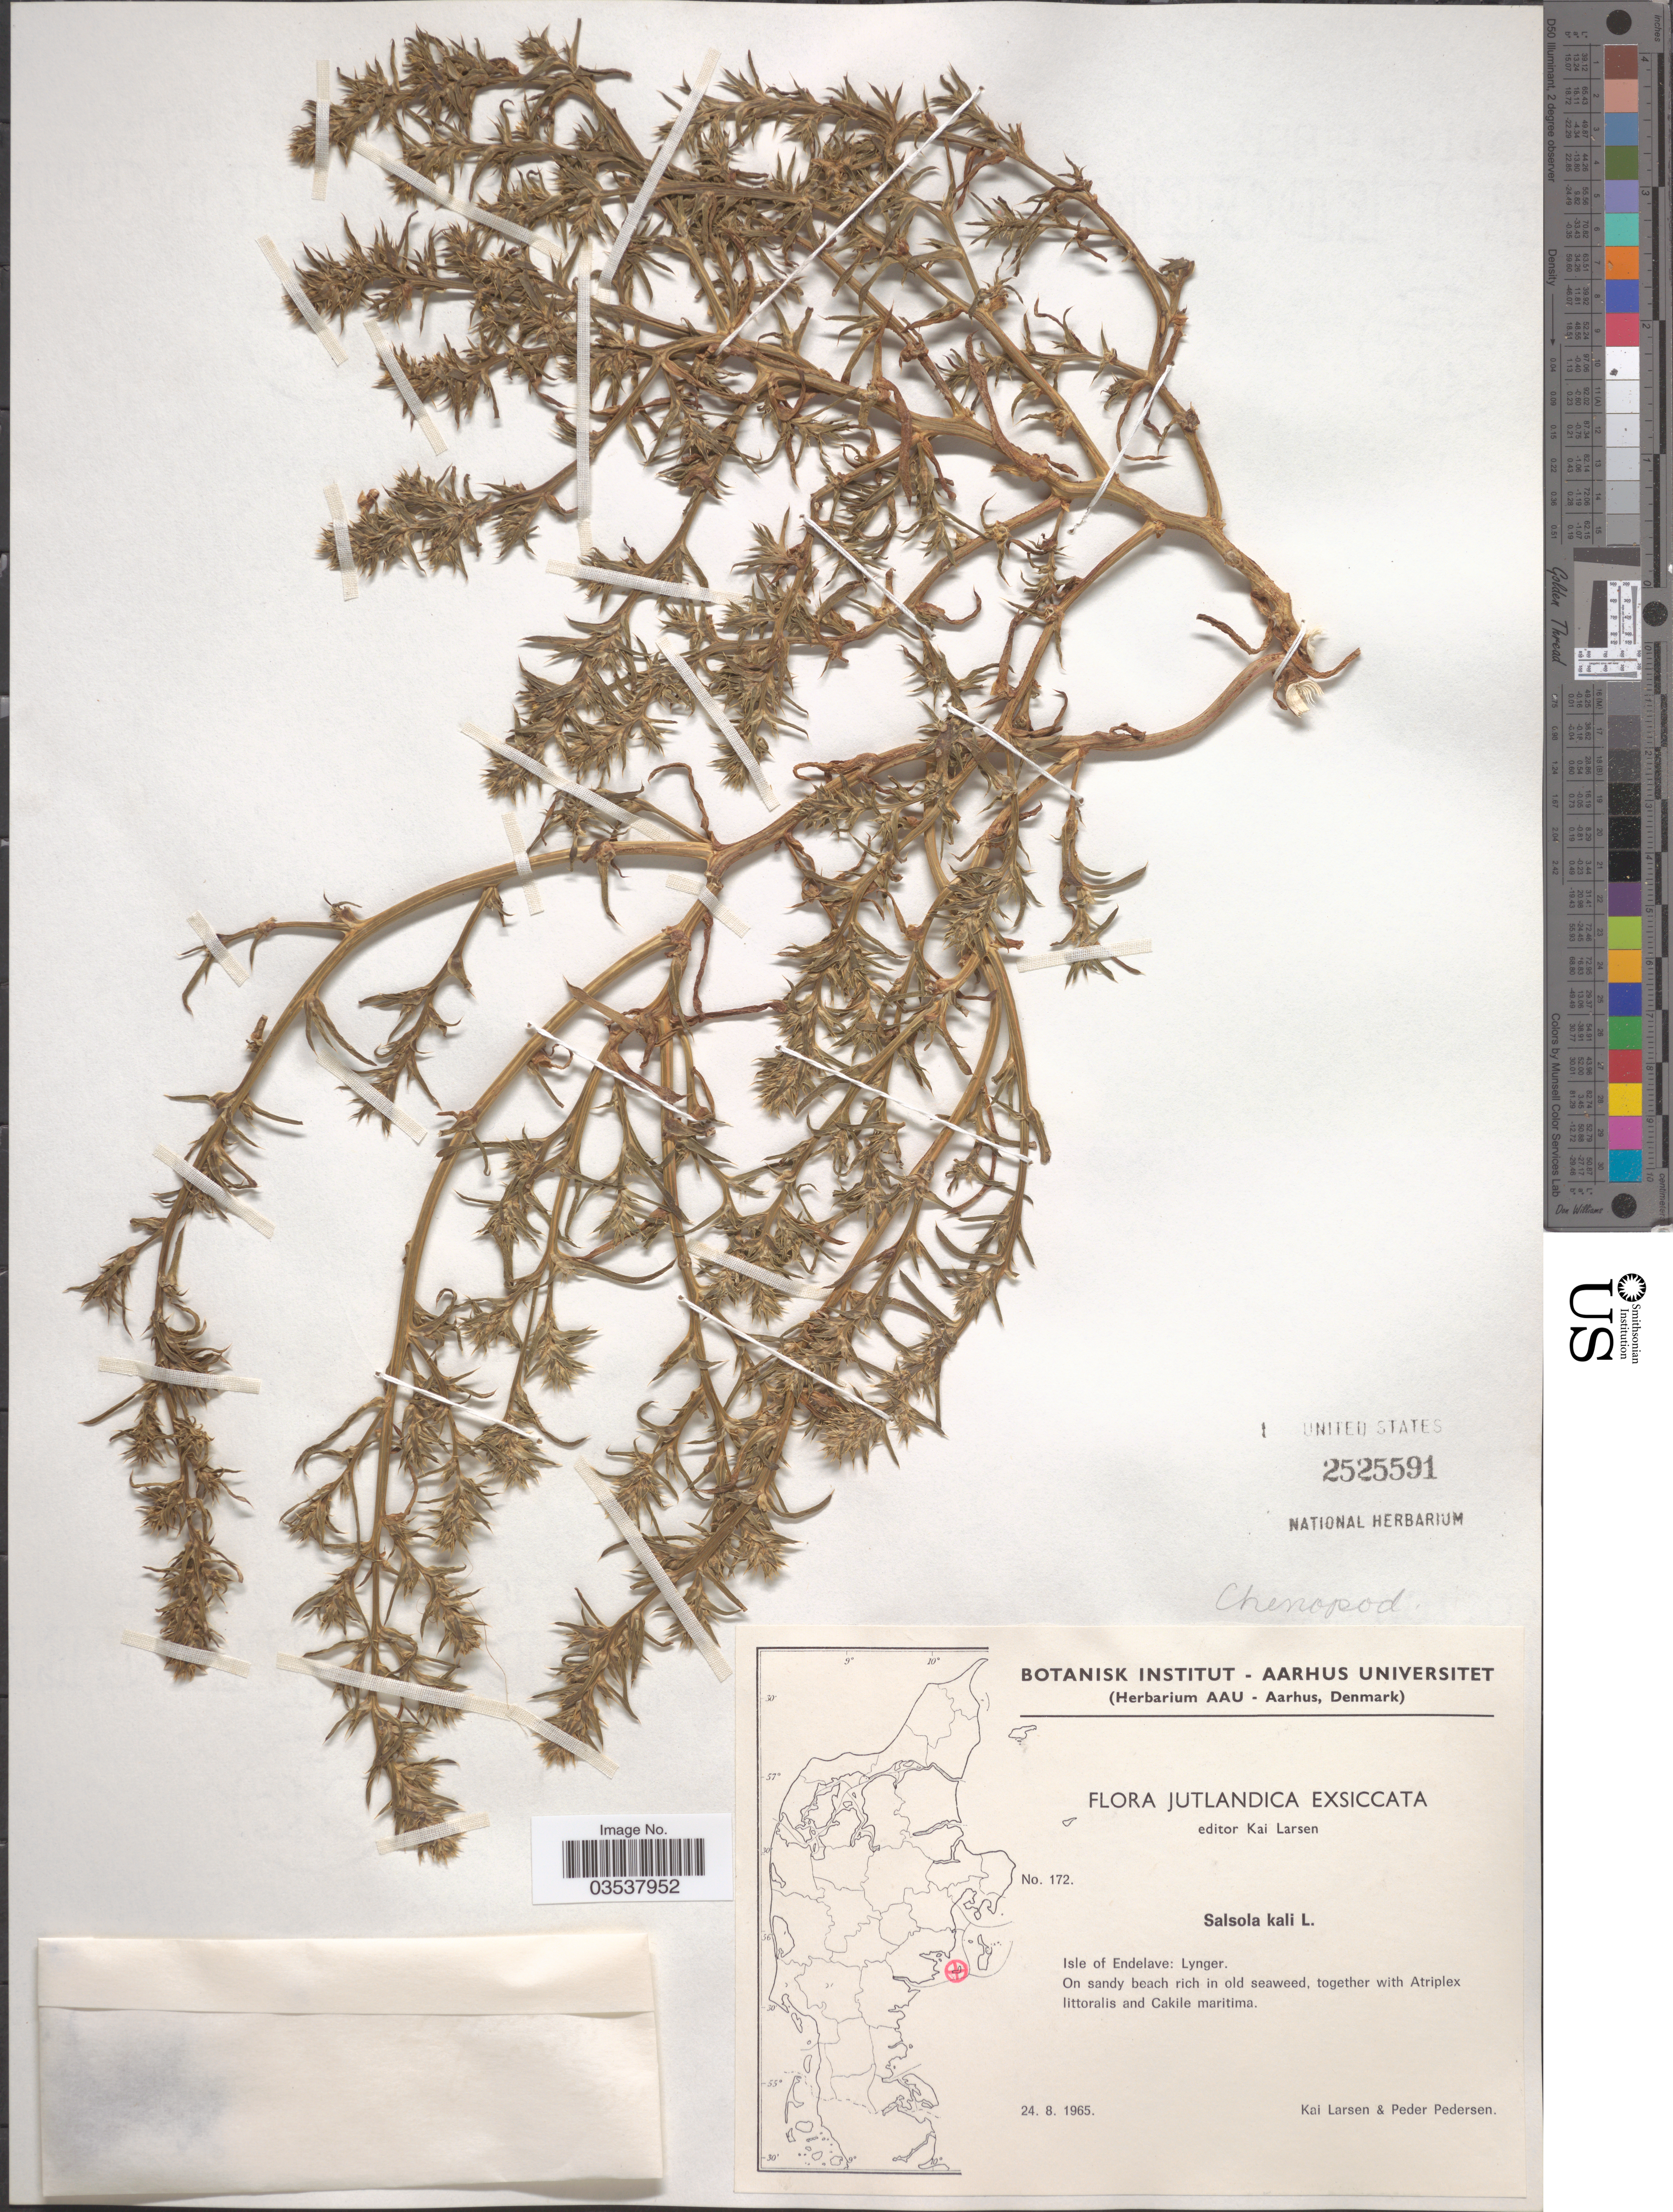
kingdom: Plantae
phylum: Tracheophyta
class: Magnoliopsida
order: Caryophyllales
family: Amaranthaceae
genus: Salsola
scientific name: Salsola kali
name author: L.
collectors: K. Larsen & P. Pedersen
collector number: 172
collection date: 1965-08-24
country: Denmark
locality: Jutlandica. Isle of Endelave: Lynger.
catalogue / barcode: US 2525591